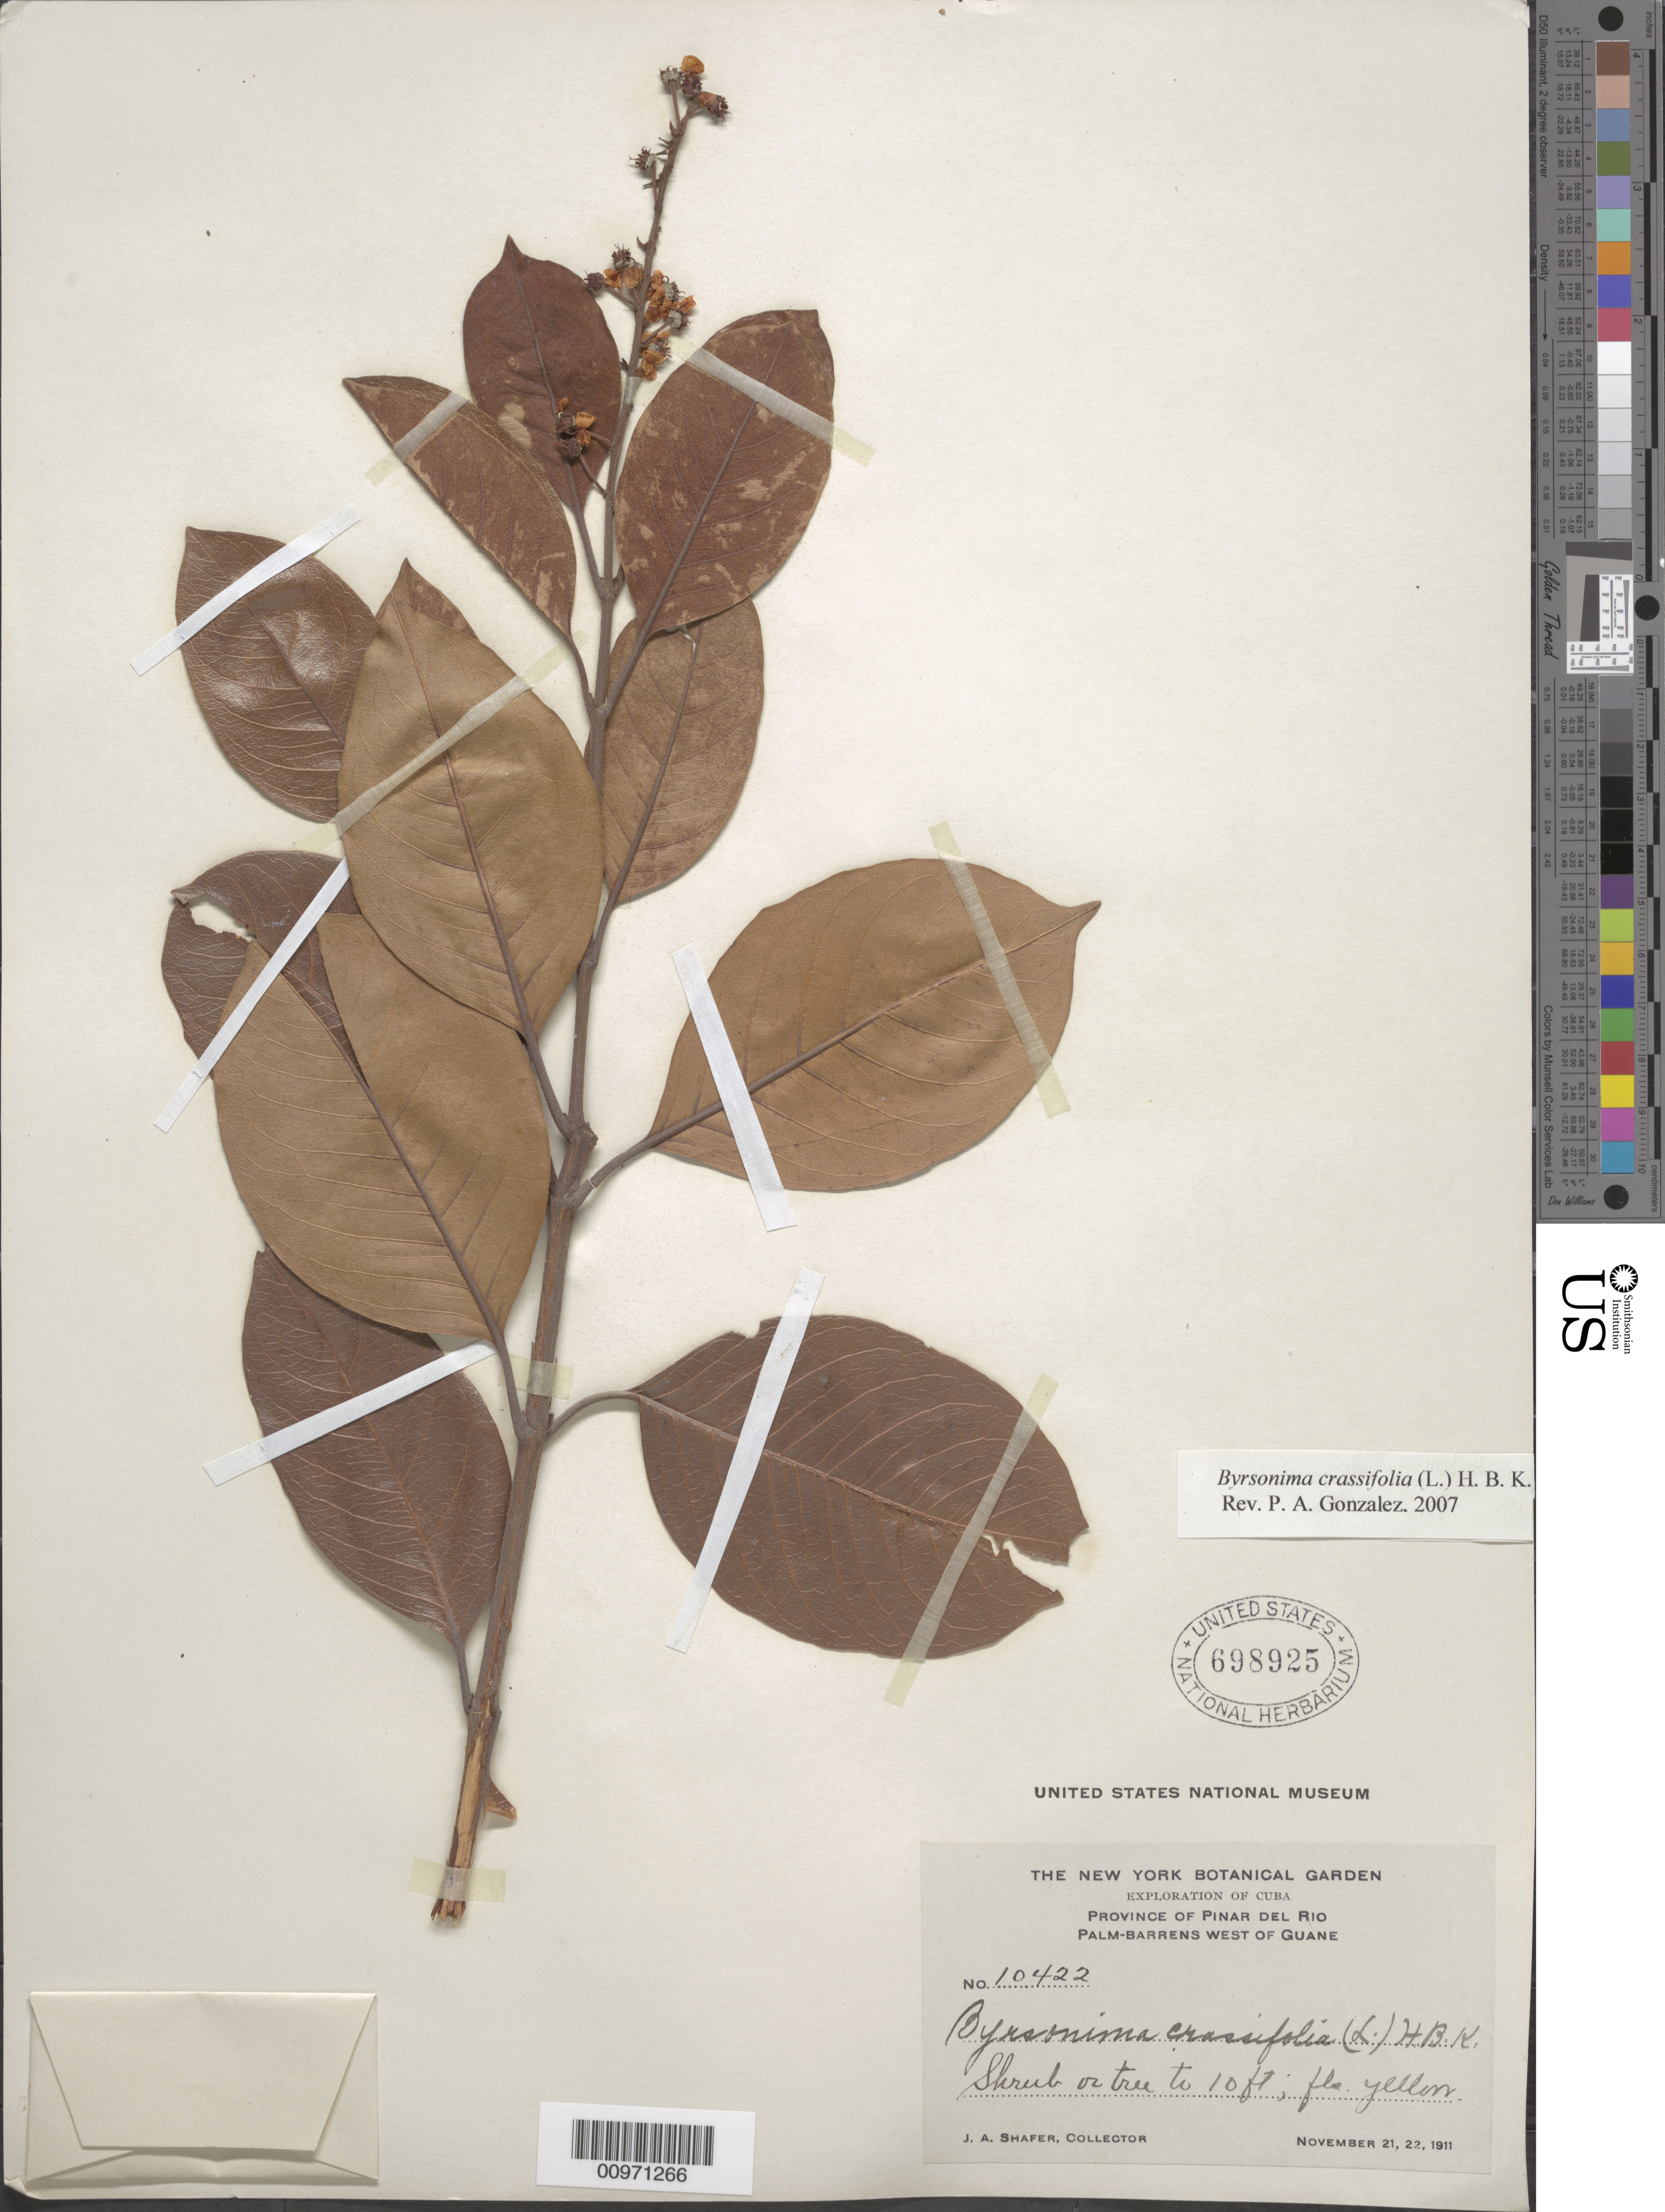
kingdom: Plantae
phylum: Tracheophyta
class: Magnoliopsida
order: Malpighiales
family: Malpighiaceae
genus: Byrsonima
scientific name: Byrsonima crassifolia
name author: (L.) Kunth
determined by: González, P. A.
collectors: J. A. Shafer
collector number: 10422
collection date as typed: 21 Nov 1911 and 22 Nov 1911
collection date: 1911-11-21,1911-11-22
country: Cuba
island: Isla de la Juventud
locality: Palm-Barrens west of Guane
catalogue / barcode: US 698925